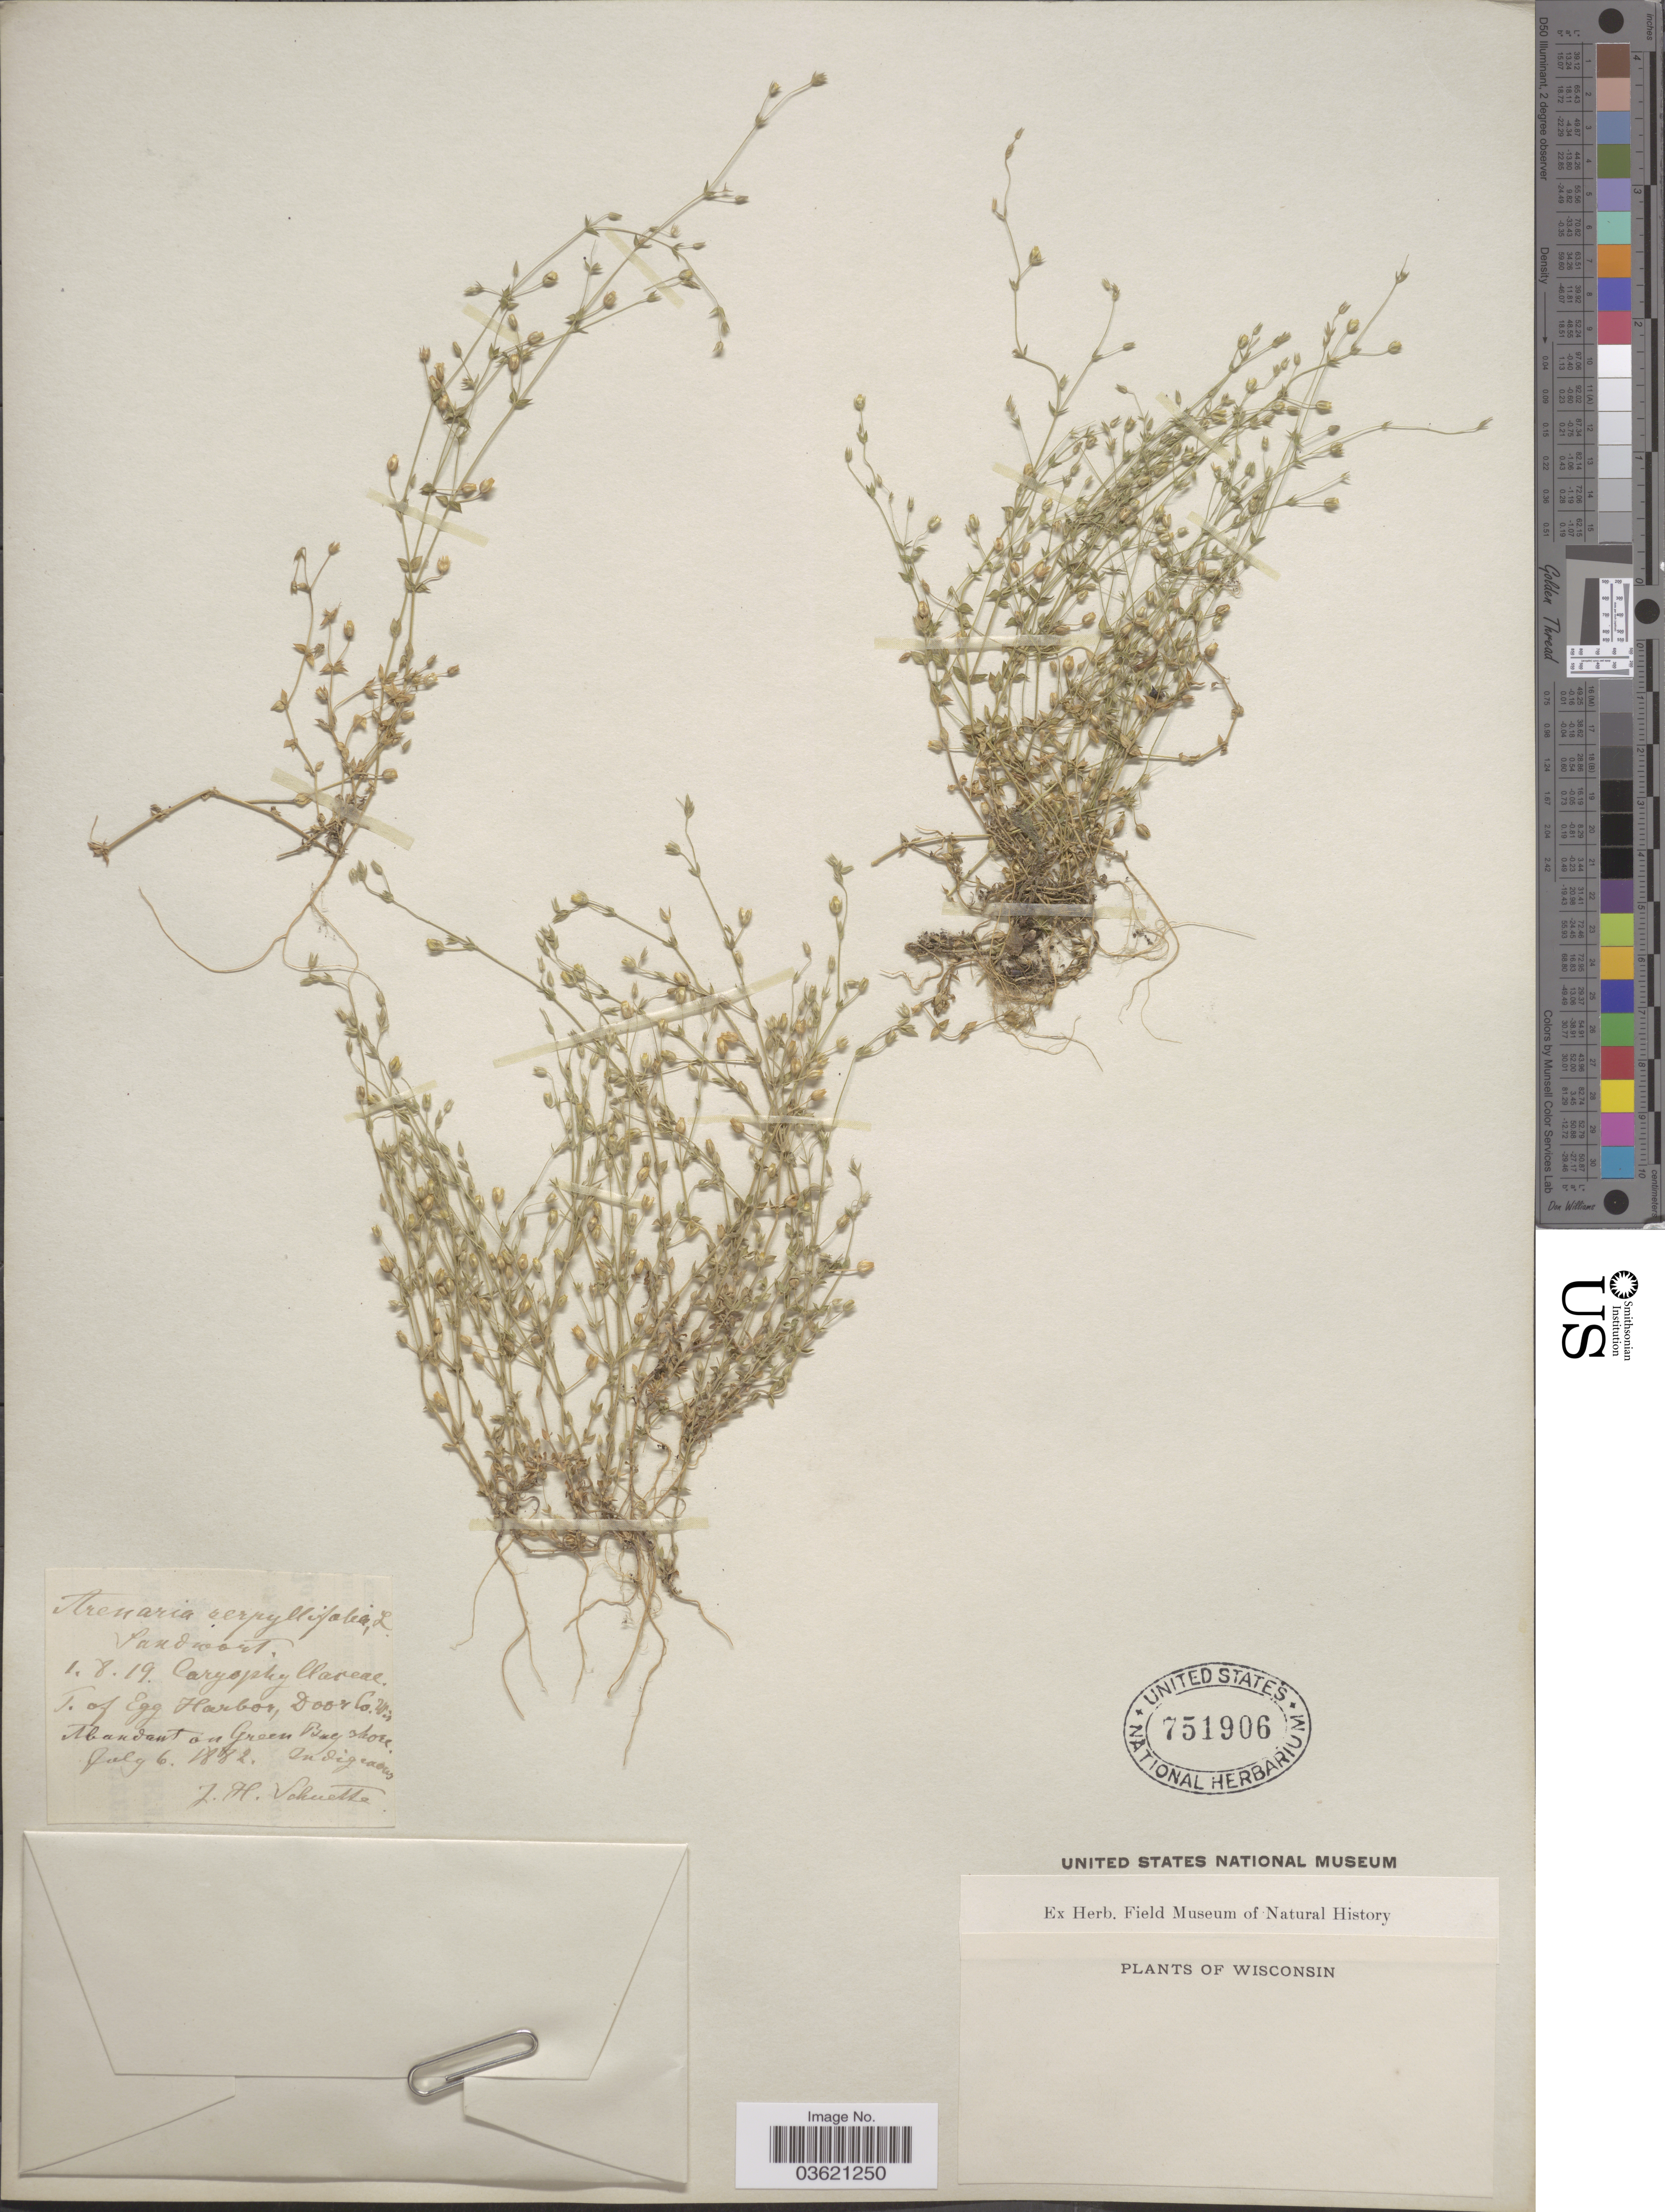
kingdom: Plantae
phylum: Tracheophyta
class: Magnoliopsida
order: Caryophyllales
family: Caryophyllaceae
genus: Arenaria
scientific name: Arenaria serpyllifolia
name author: L.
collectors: J. H. Schuette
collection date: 1882-07-06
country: United States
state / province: Wisconsin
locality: T. of Egg Harbor, Door Co. Abundant on Green Bay shore.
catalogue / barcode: US 751906